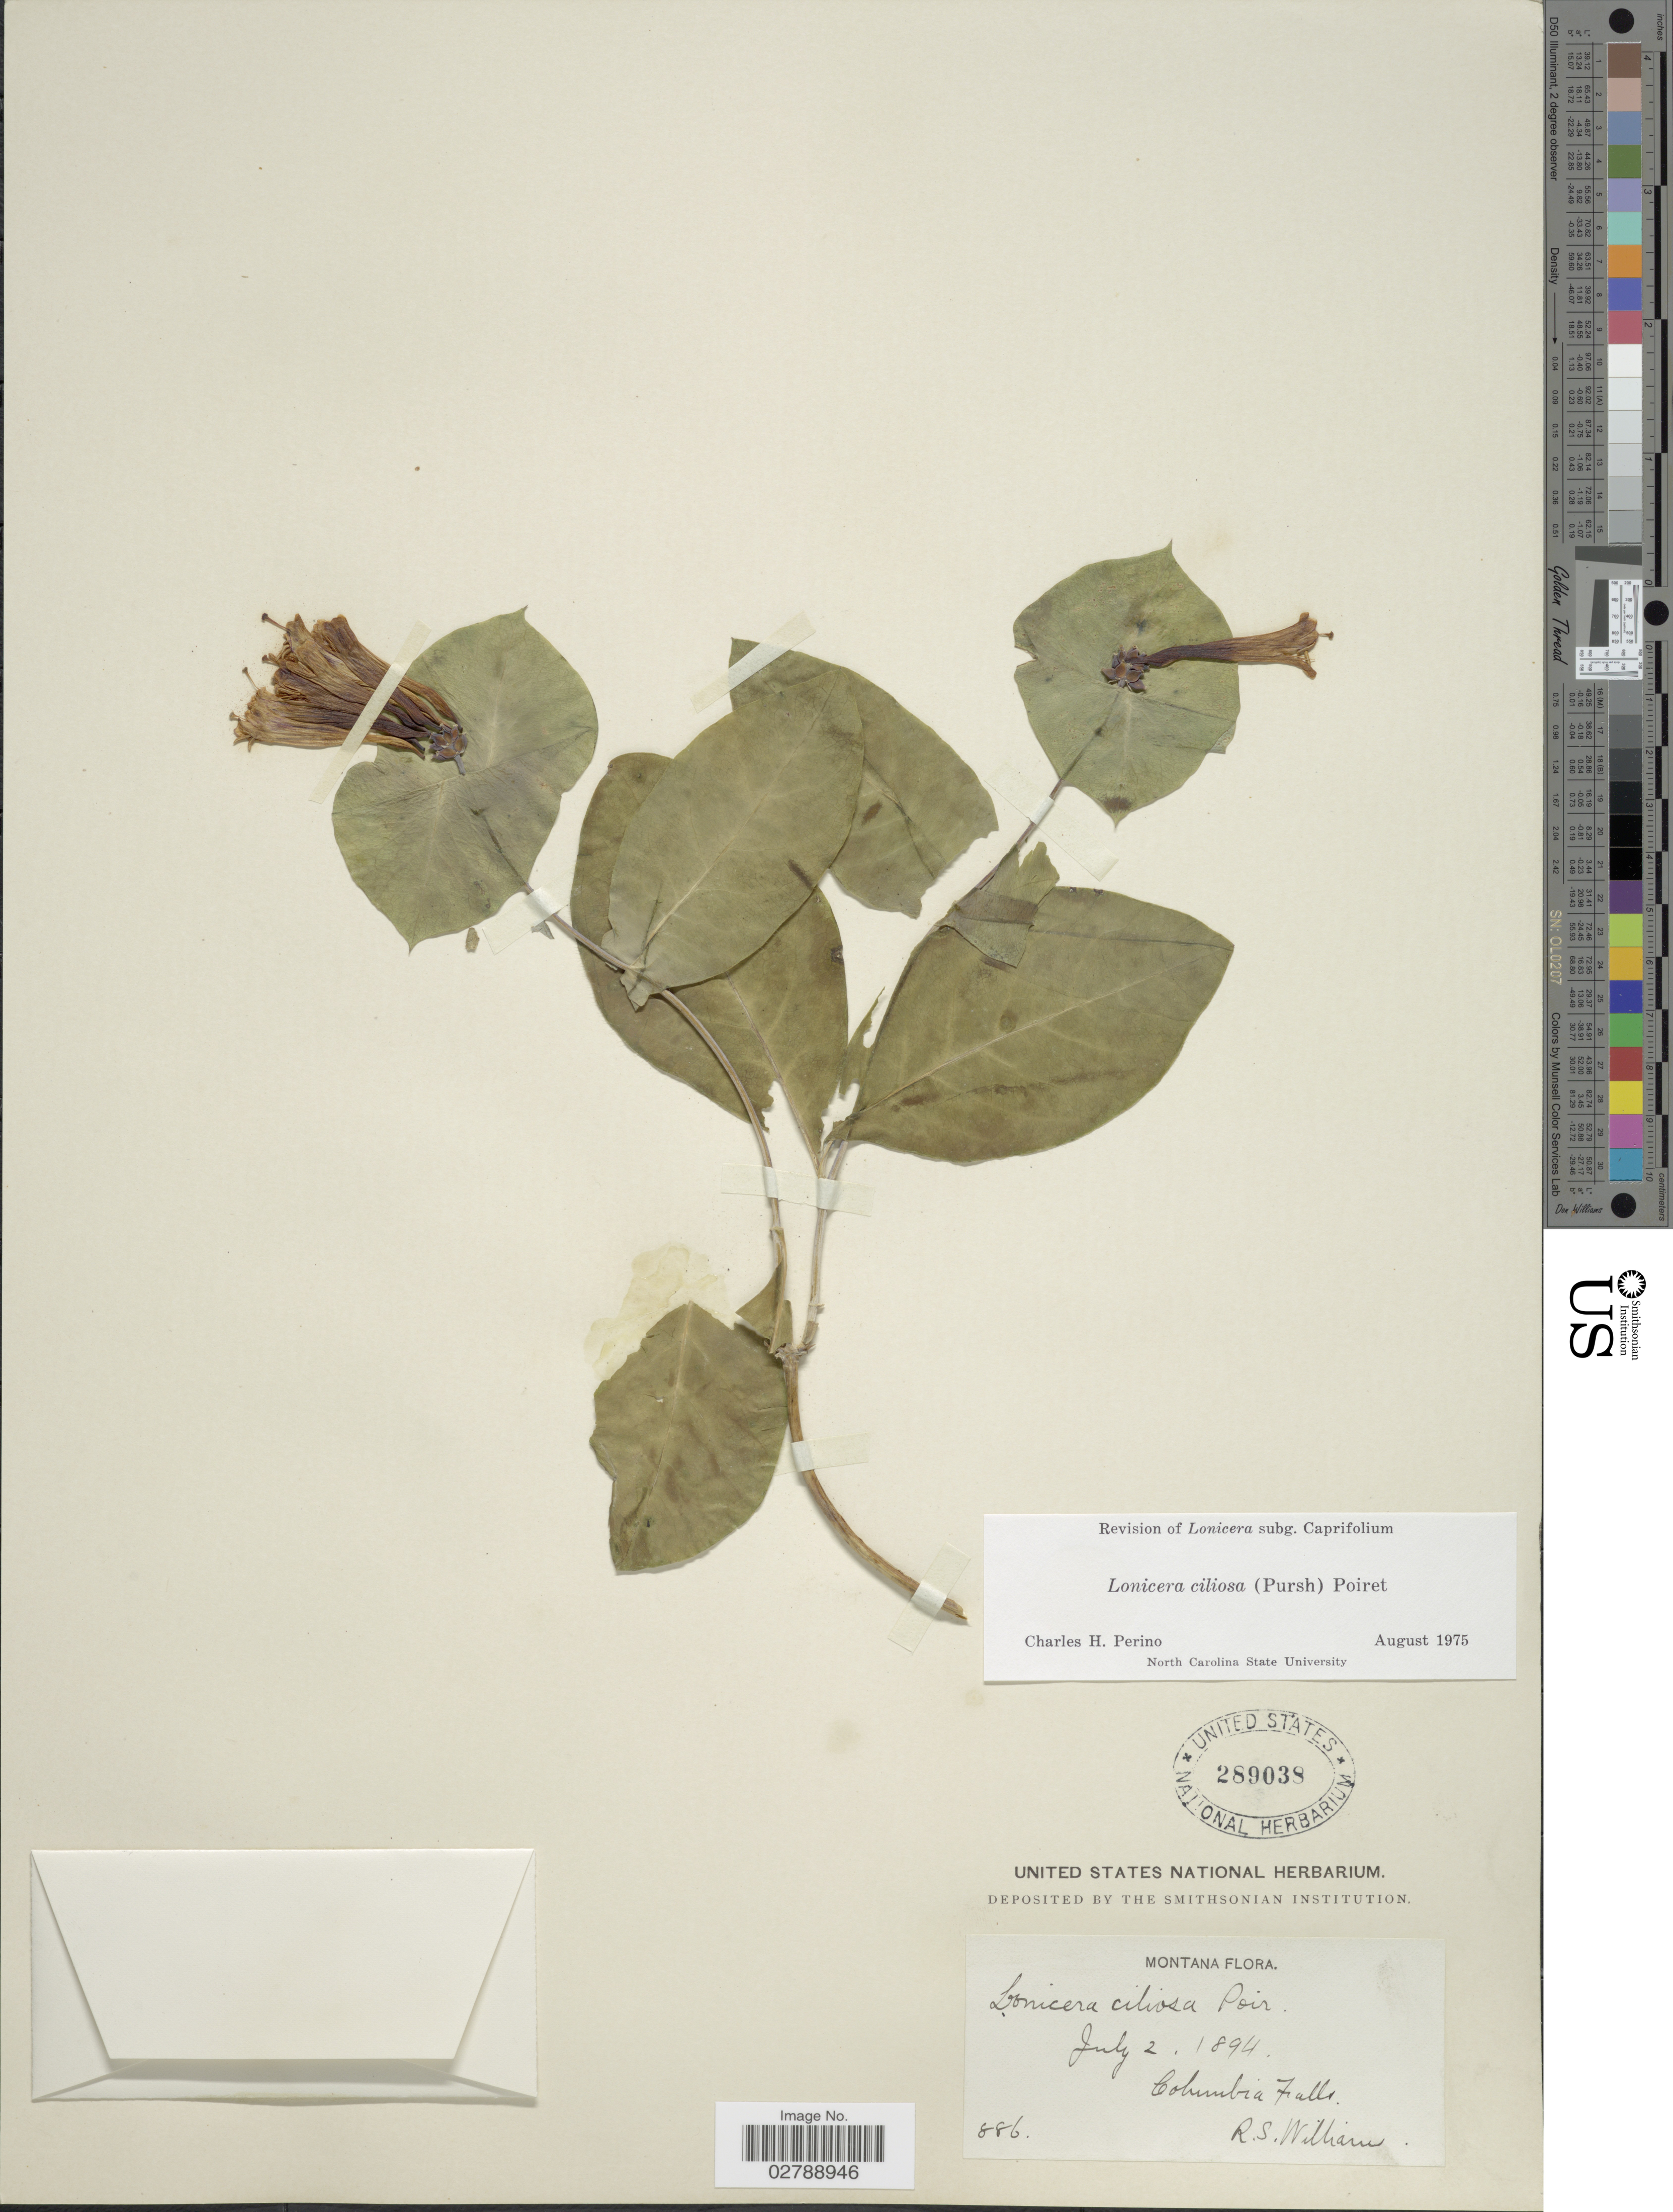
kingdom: Plantae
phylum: Tracheophyta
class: Magnoliopsida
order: Dipsacales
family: Caprifoliaceae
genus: Lonicera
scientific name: Lonicera ciliosa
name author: Poir.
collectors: R. William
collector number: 886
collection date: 1894-07-02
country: United States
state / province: Montana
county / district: Flathead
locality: Columbia Falls.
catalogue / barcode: US 289038